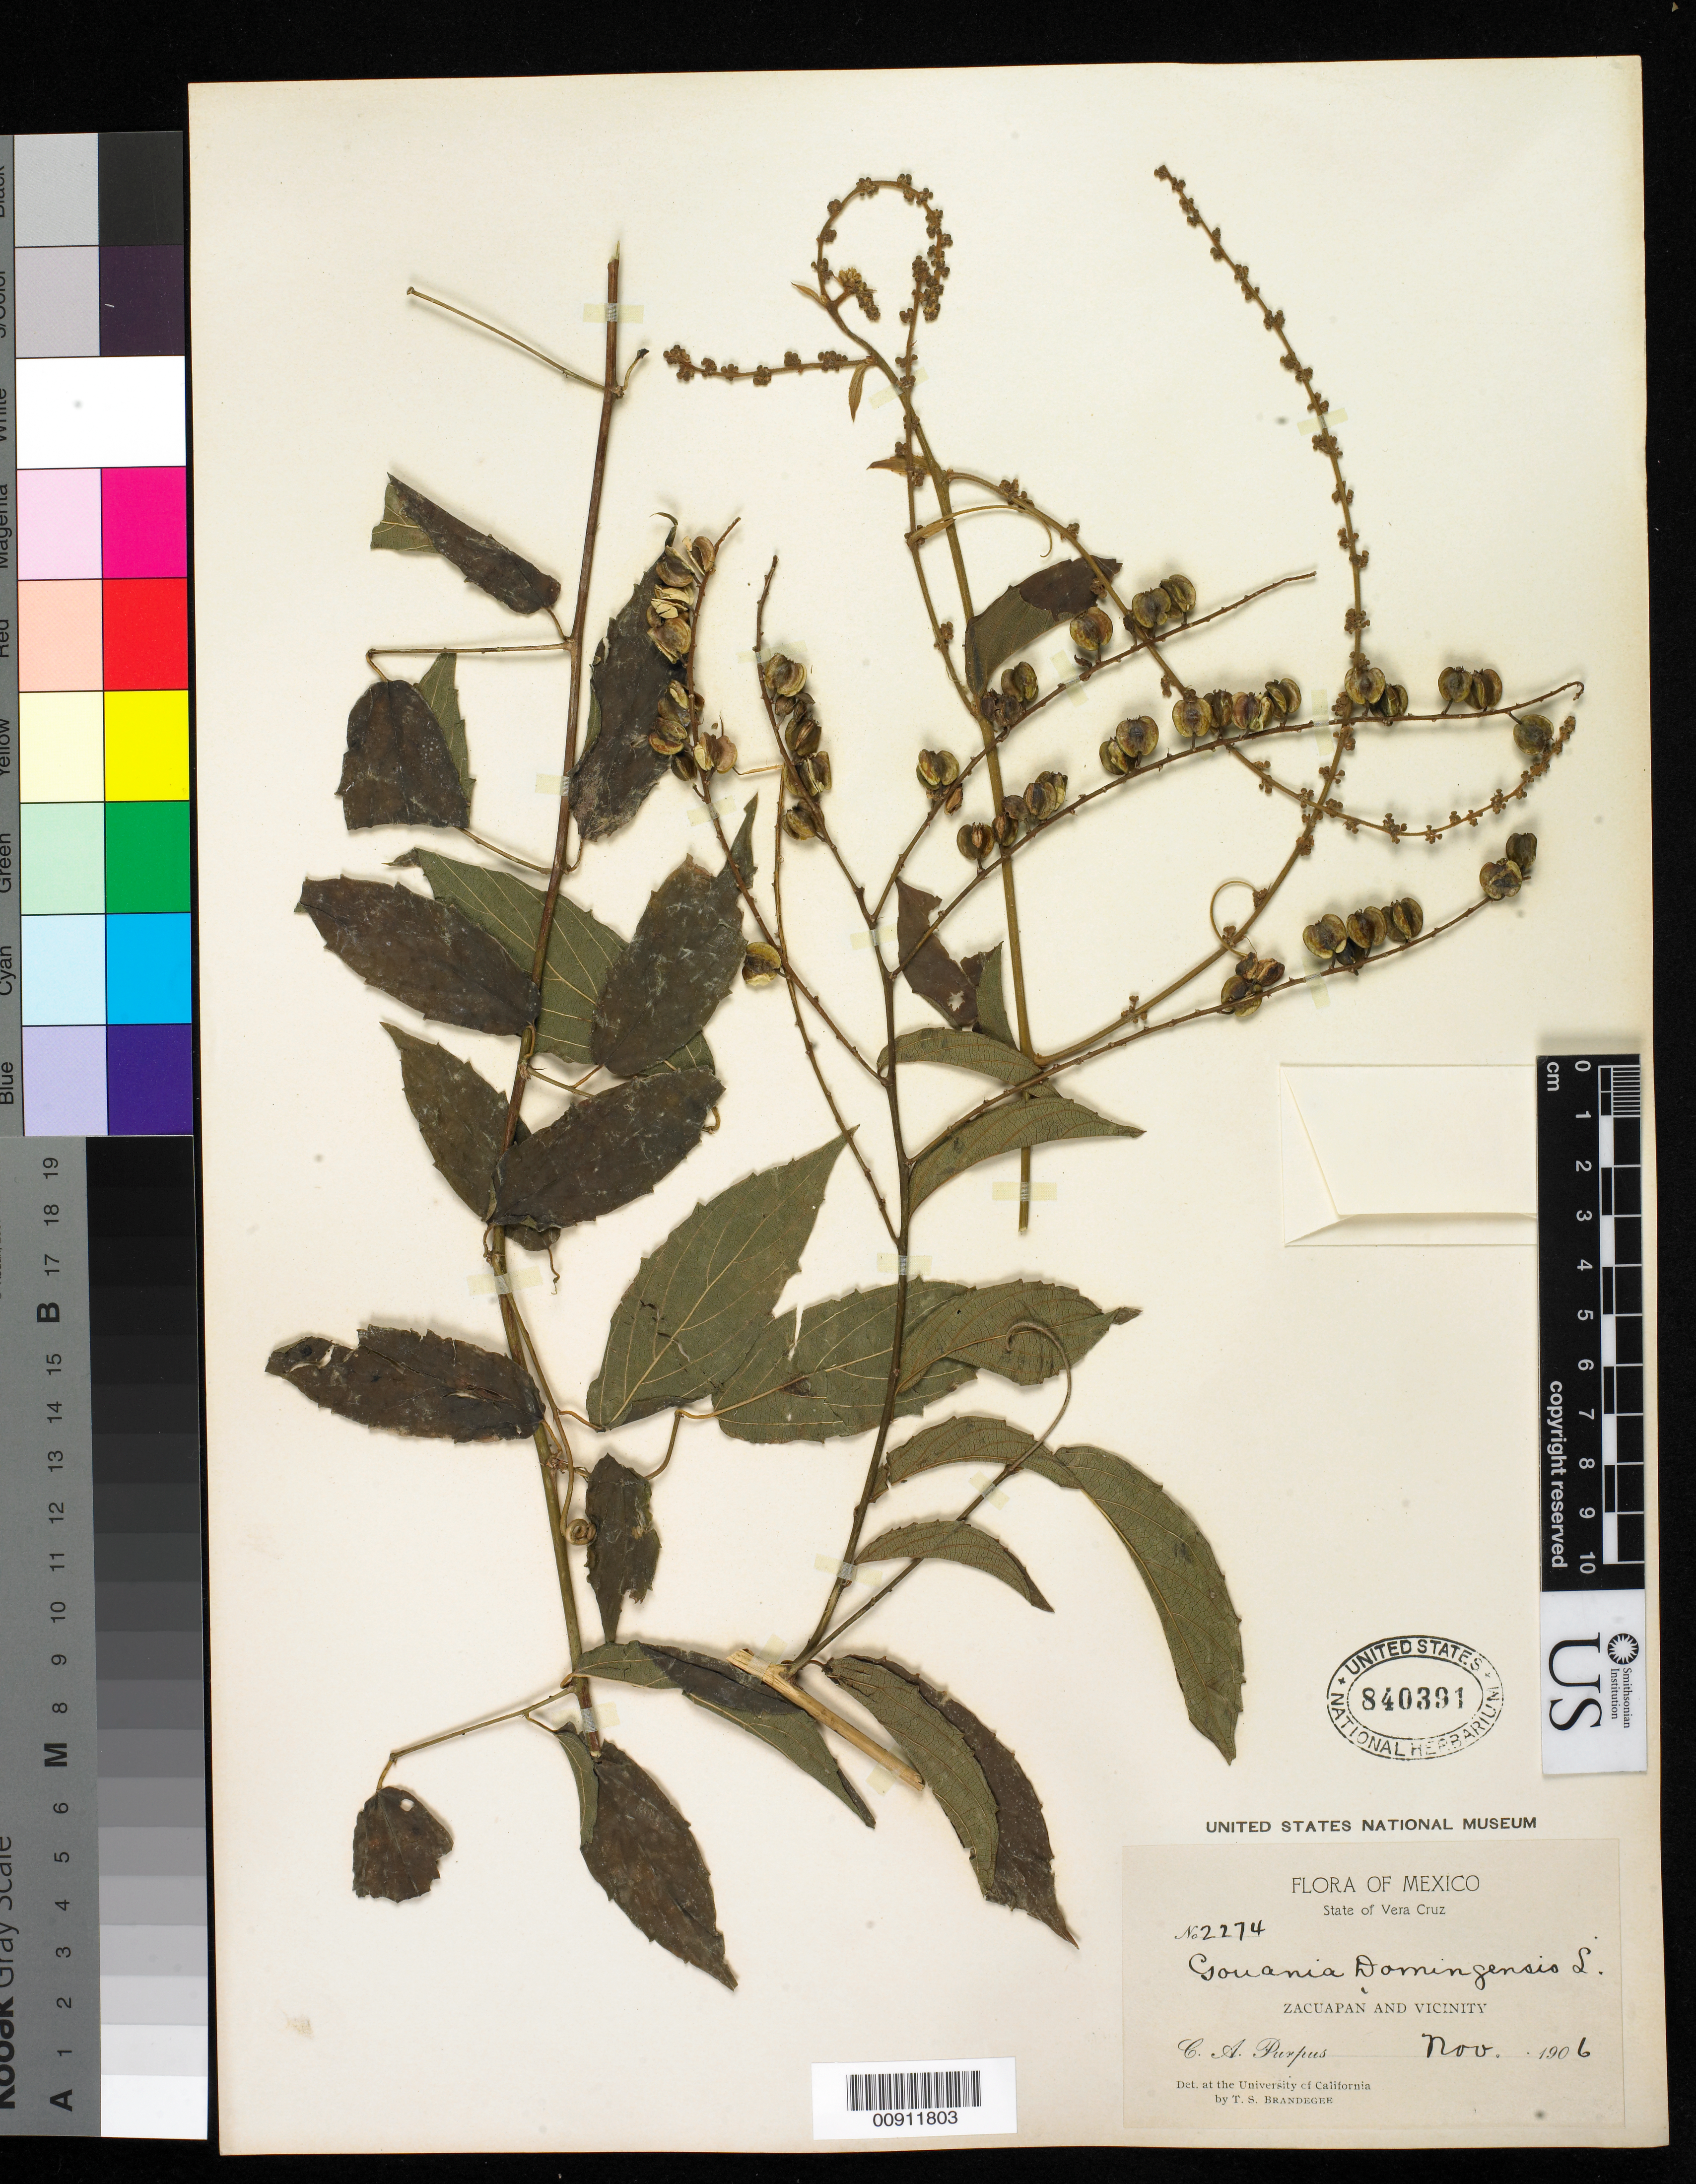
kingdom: Plantae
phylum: Tracheophyta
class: Magnoliopsida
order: Rosales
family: Rhamnaceae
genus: Gouania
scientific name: Gouania lupuloides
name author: (L.) Urb.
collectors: C. A. Purpus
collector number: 2274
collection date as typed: Nov 1906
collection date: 1906-11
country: Mexico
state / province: Veracruz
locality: Zacuapan and vicinity, State of Veracruz.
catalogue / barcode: US 840391